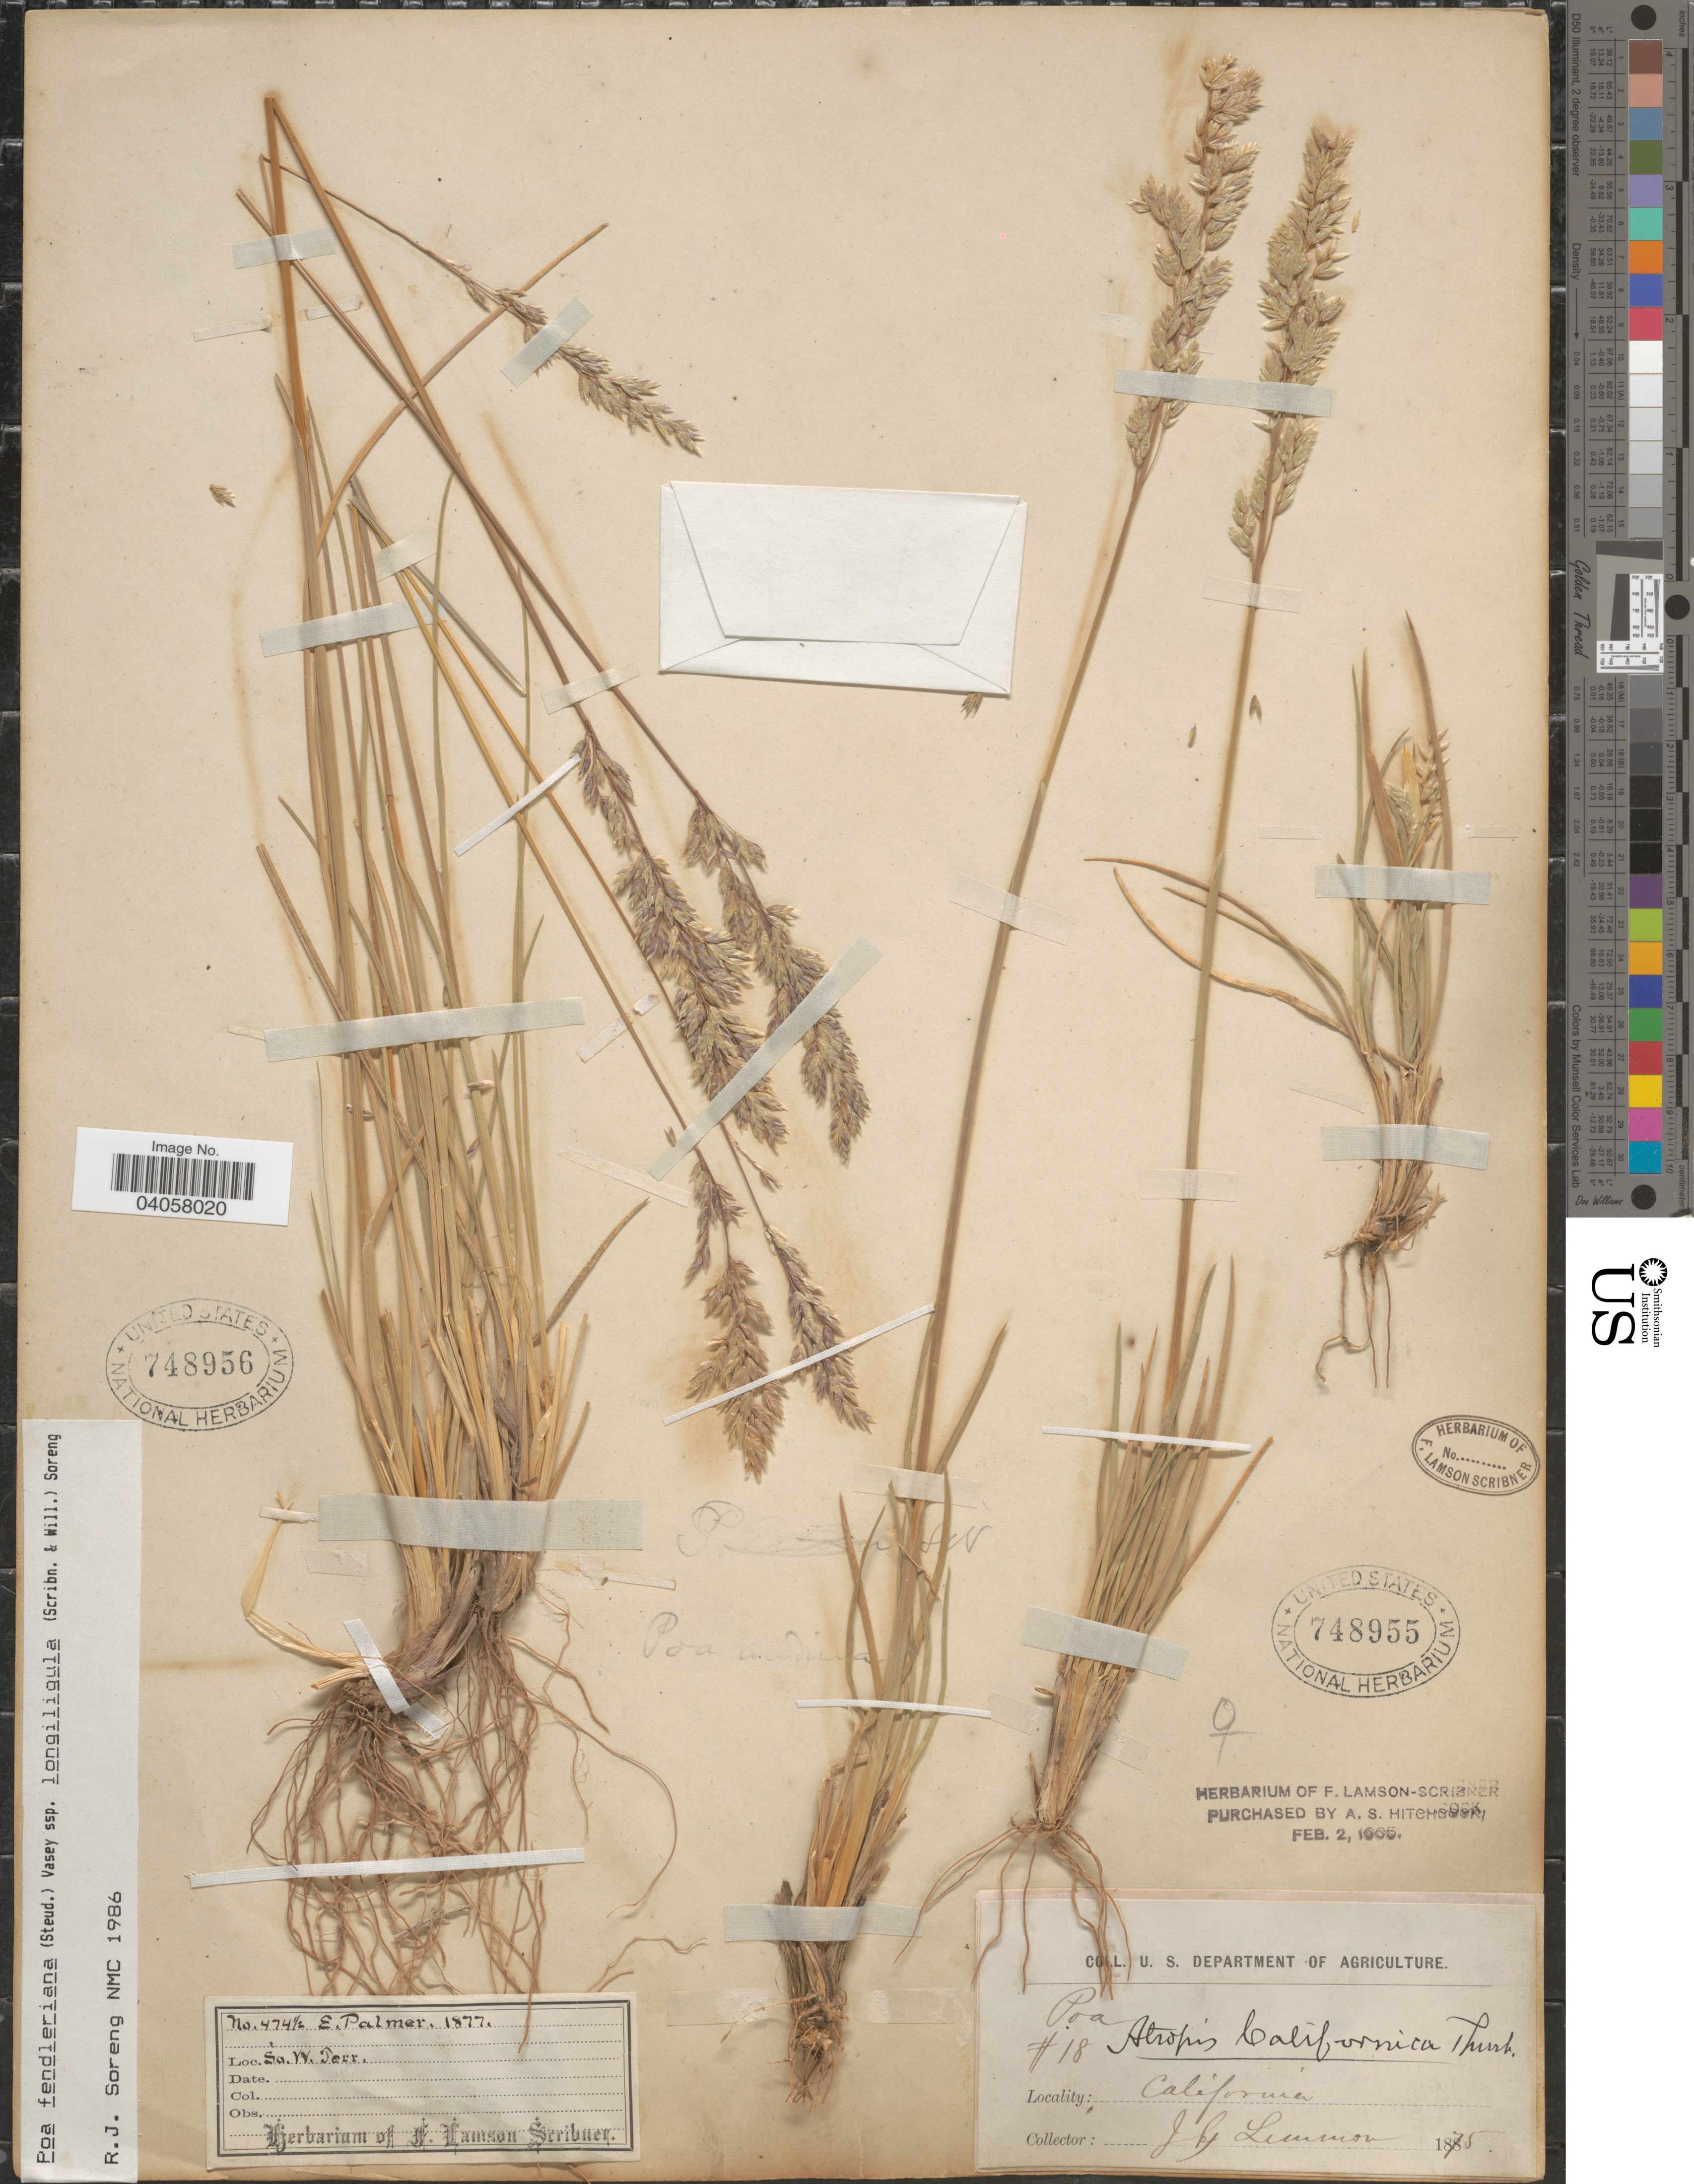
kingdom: Plantae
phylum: Tracheophyta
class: Liliopsida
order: Poales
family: Poaceae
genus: Poa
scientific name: Poa fendleriana subsp. longiligula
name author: (Scribn. & T.A. Williams) Soreng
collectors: E. Palmer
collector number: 474½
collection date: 1877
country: United States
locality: So. W. Terr.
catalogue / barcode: US 748956-2